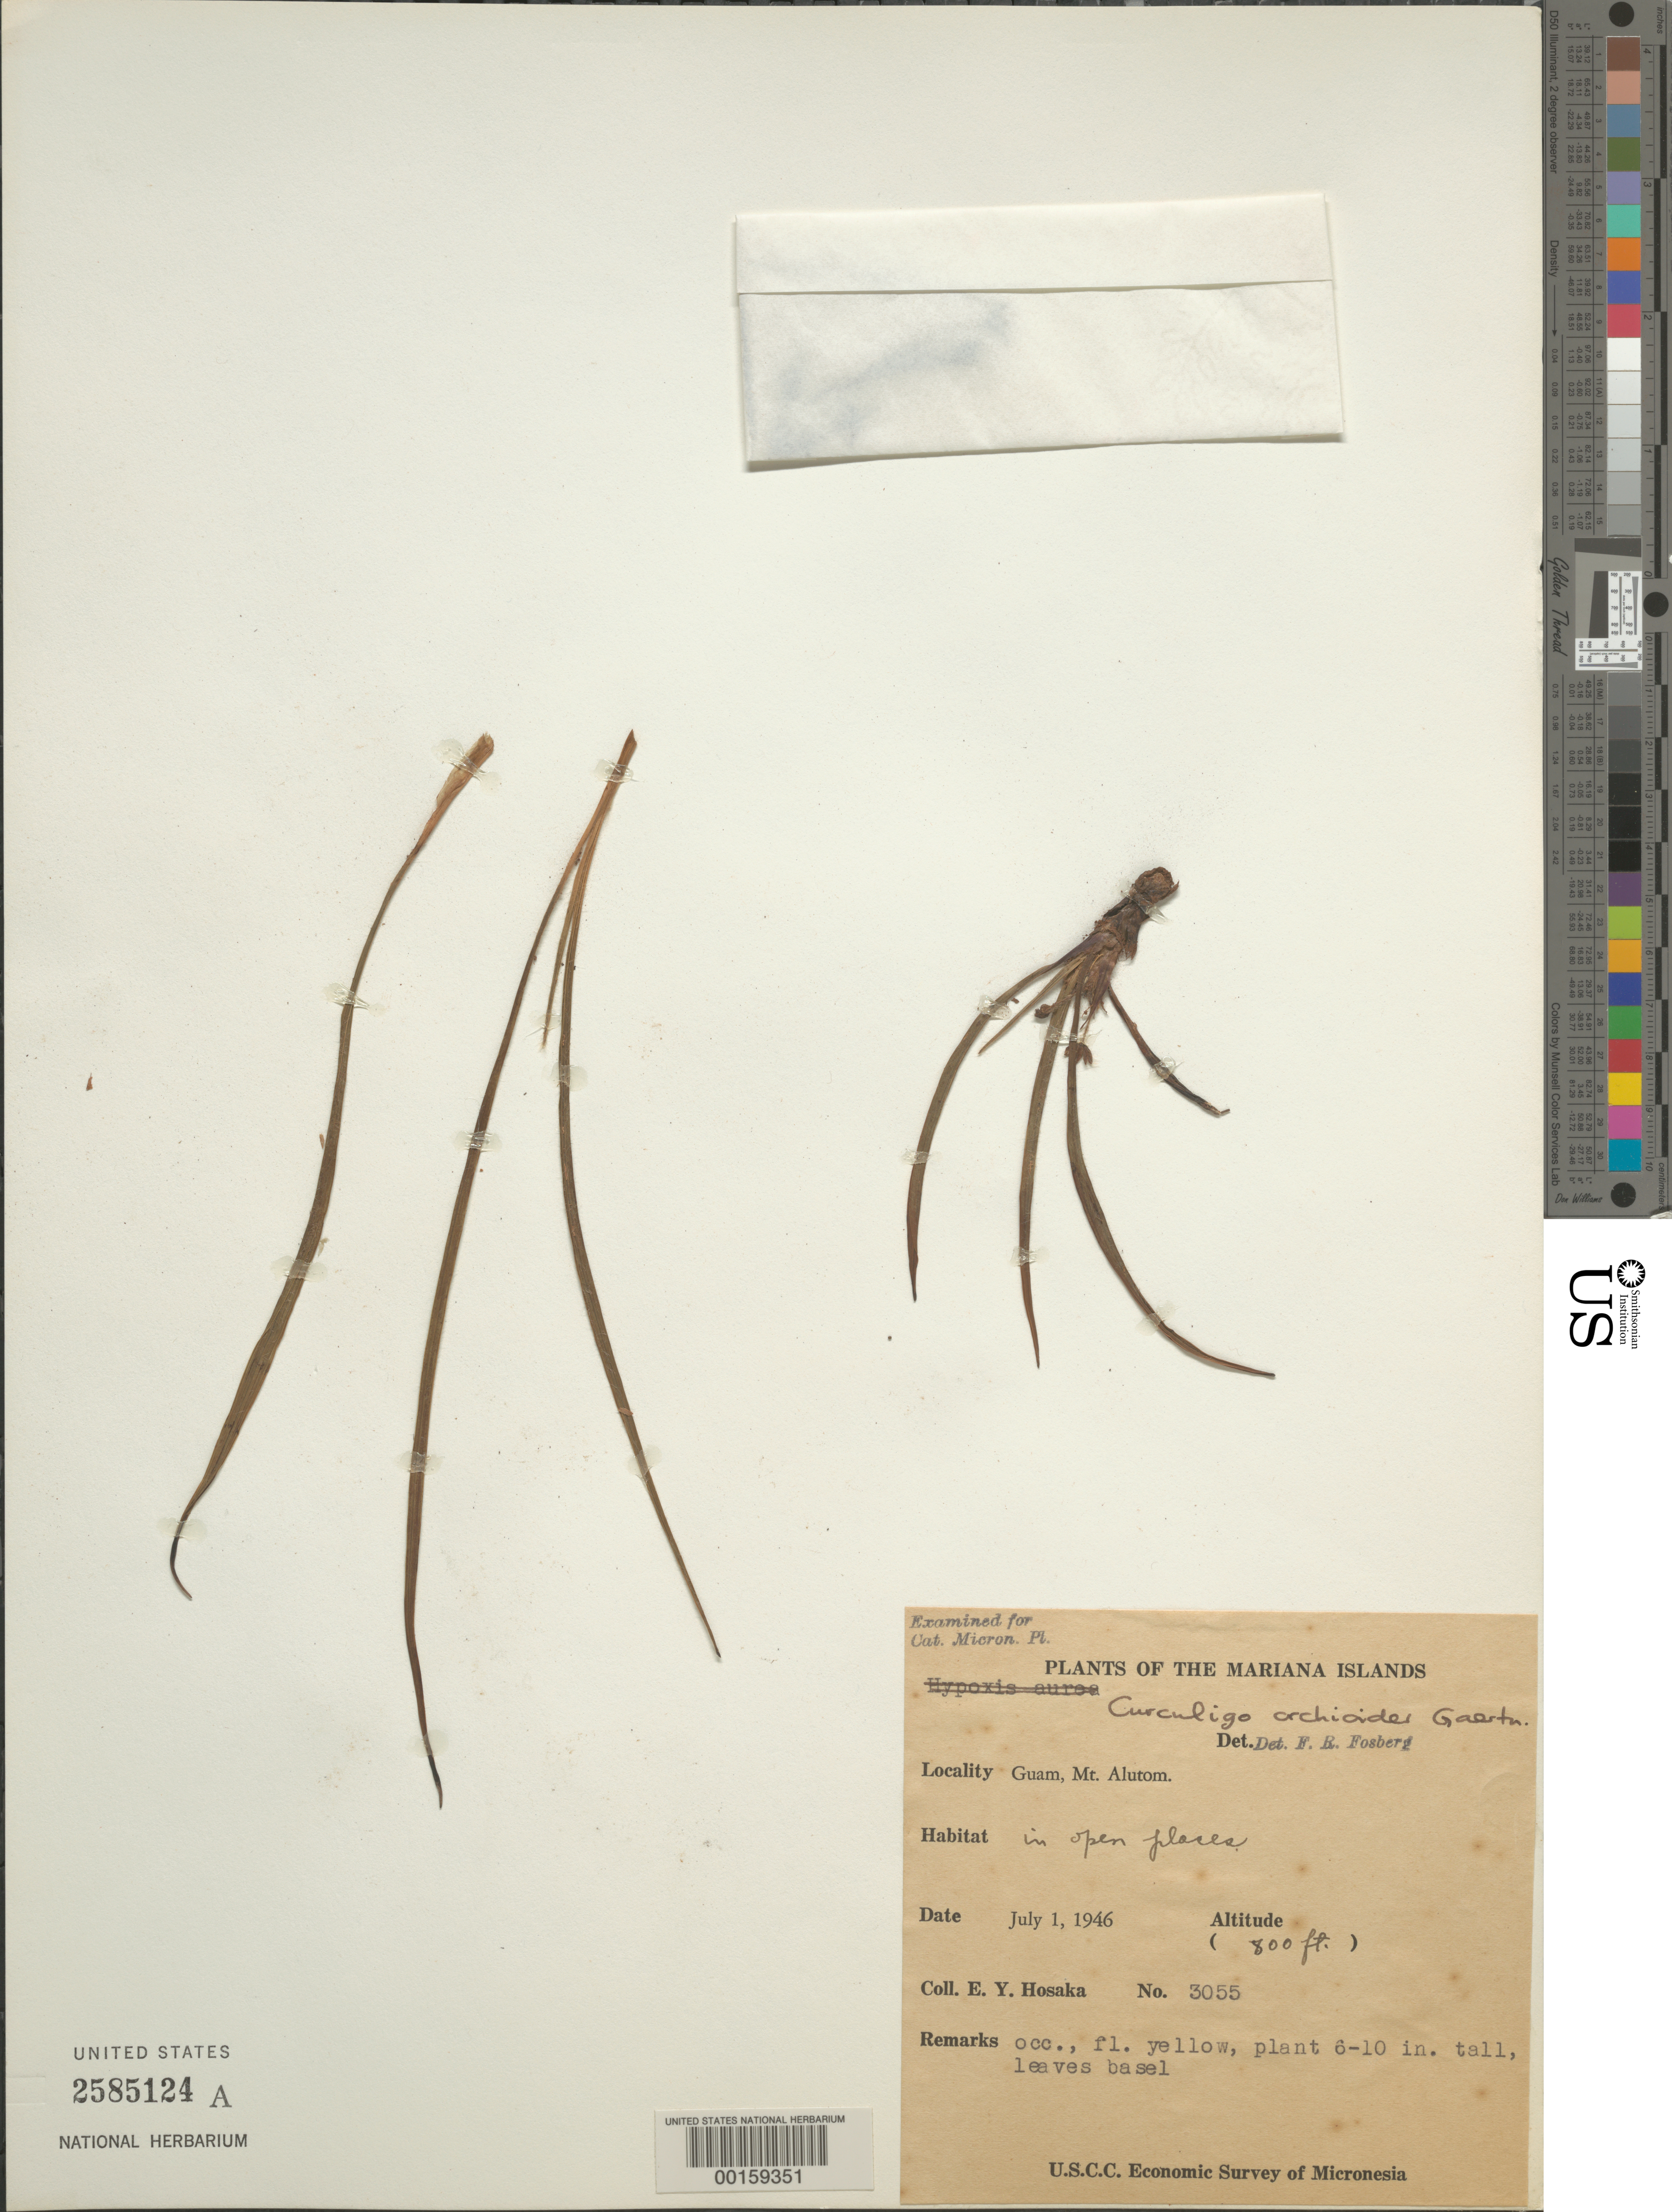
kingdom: Plantae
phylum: Tracheophyta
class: Liliopsida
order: Asparagales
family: Hypoxidaceae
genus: Curculigo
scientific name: Curculigo orchioides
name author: Gaertn.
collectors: E. Y. Hosaka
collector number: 3055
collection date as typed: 01 Jul 1946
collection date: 1946-07-01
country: Guam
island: Guam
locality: Mt. alutom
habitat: In open places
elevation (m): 244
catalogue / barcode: US 2585124A